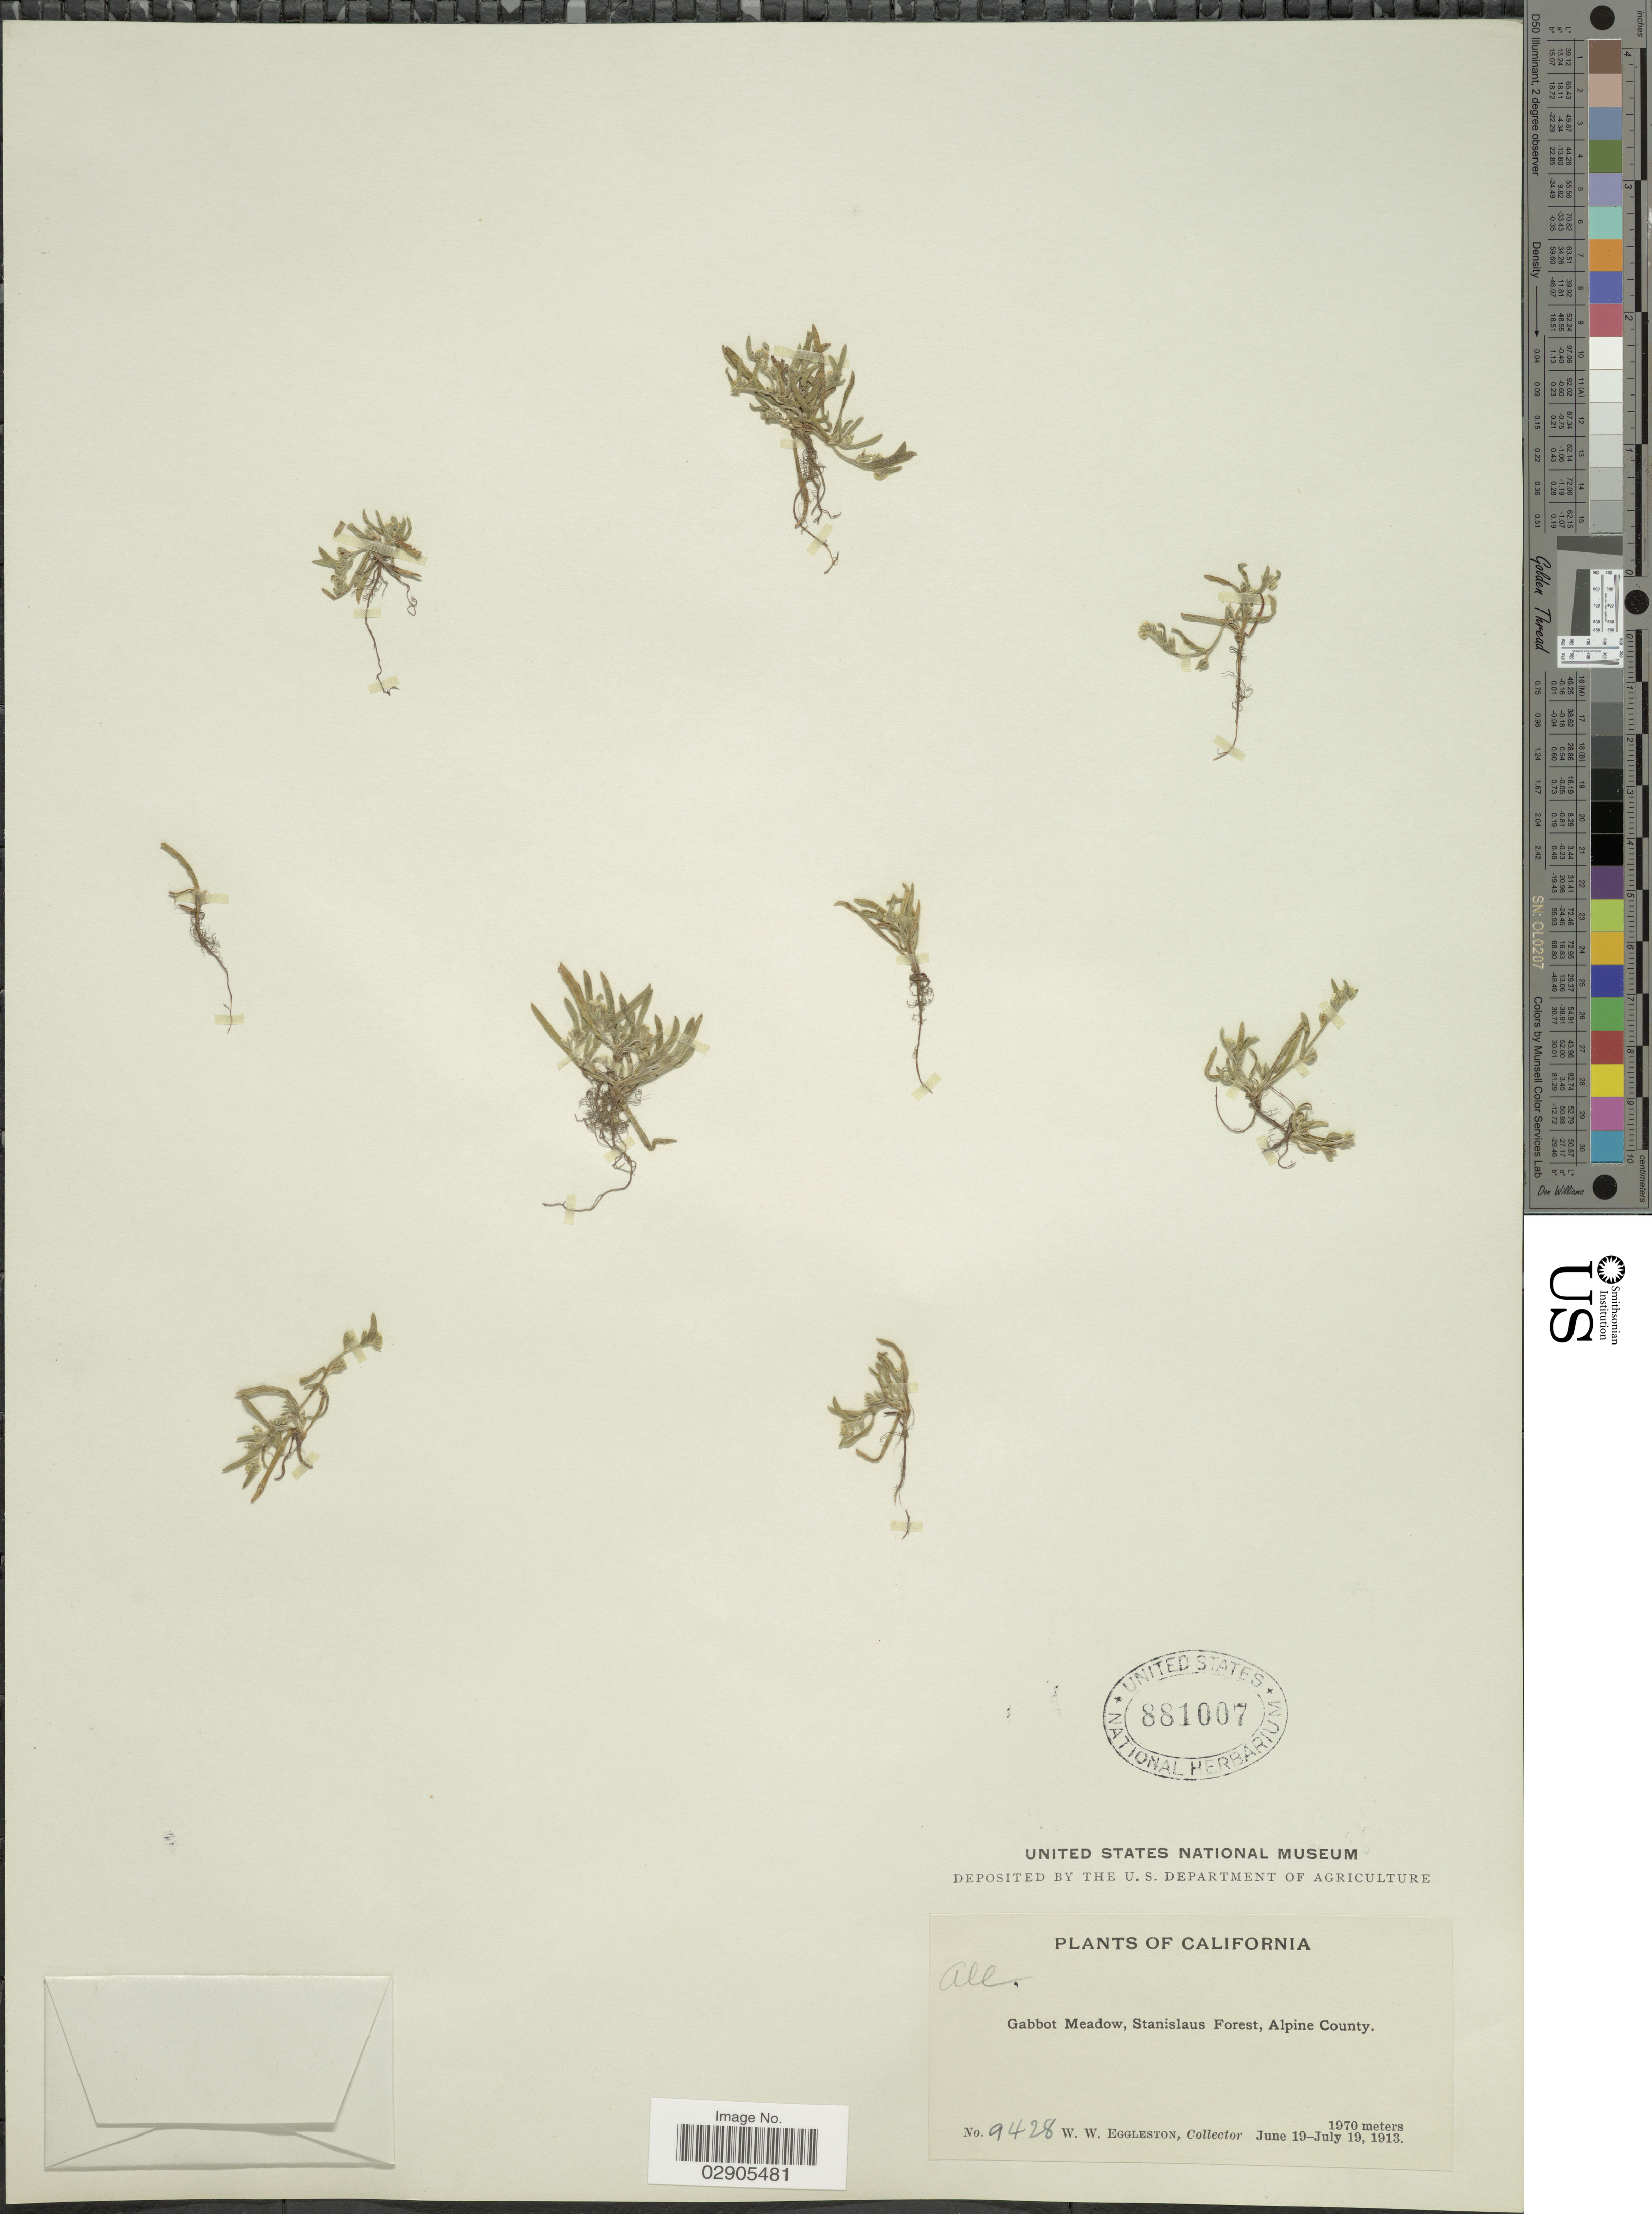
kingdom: Plantae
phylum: Tracheophyta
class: Magnoliopsida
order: Boraginales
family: Boraginaceae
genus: Allocarya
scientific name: Allocarya sp.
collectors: W. W. Eggleston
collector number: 9428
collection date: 1913-06-19/1913-07-19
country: United States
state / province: California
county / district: Alpine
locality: Gabbot Meadow, Stanislaus Forest, Alpine County.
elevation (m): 1970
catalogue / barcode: US 881007